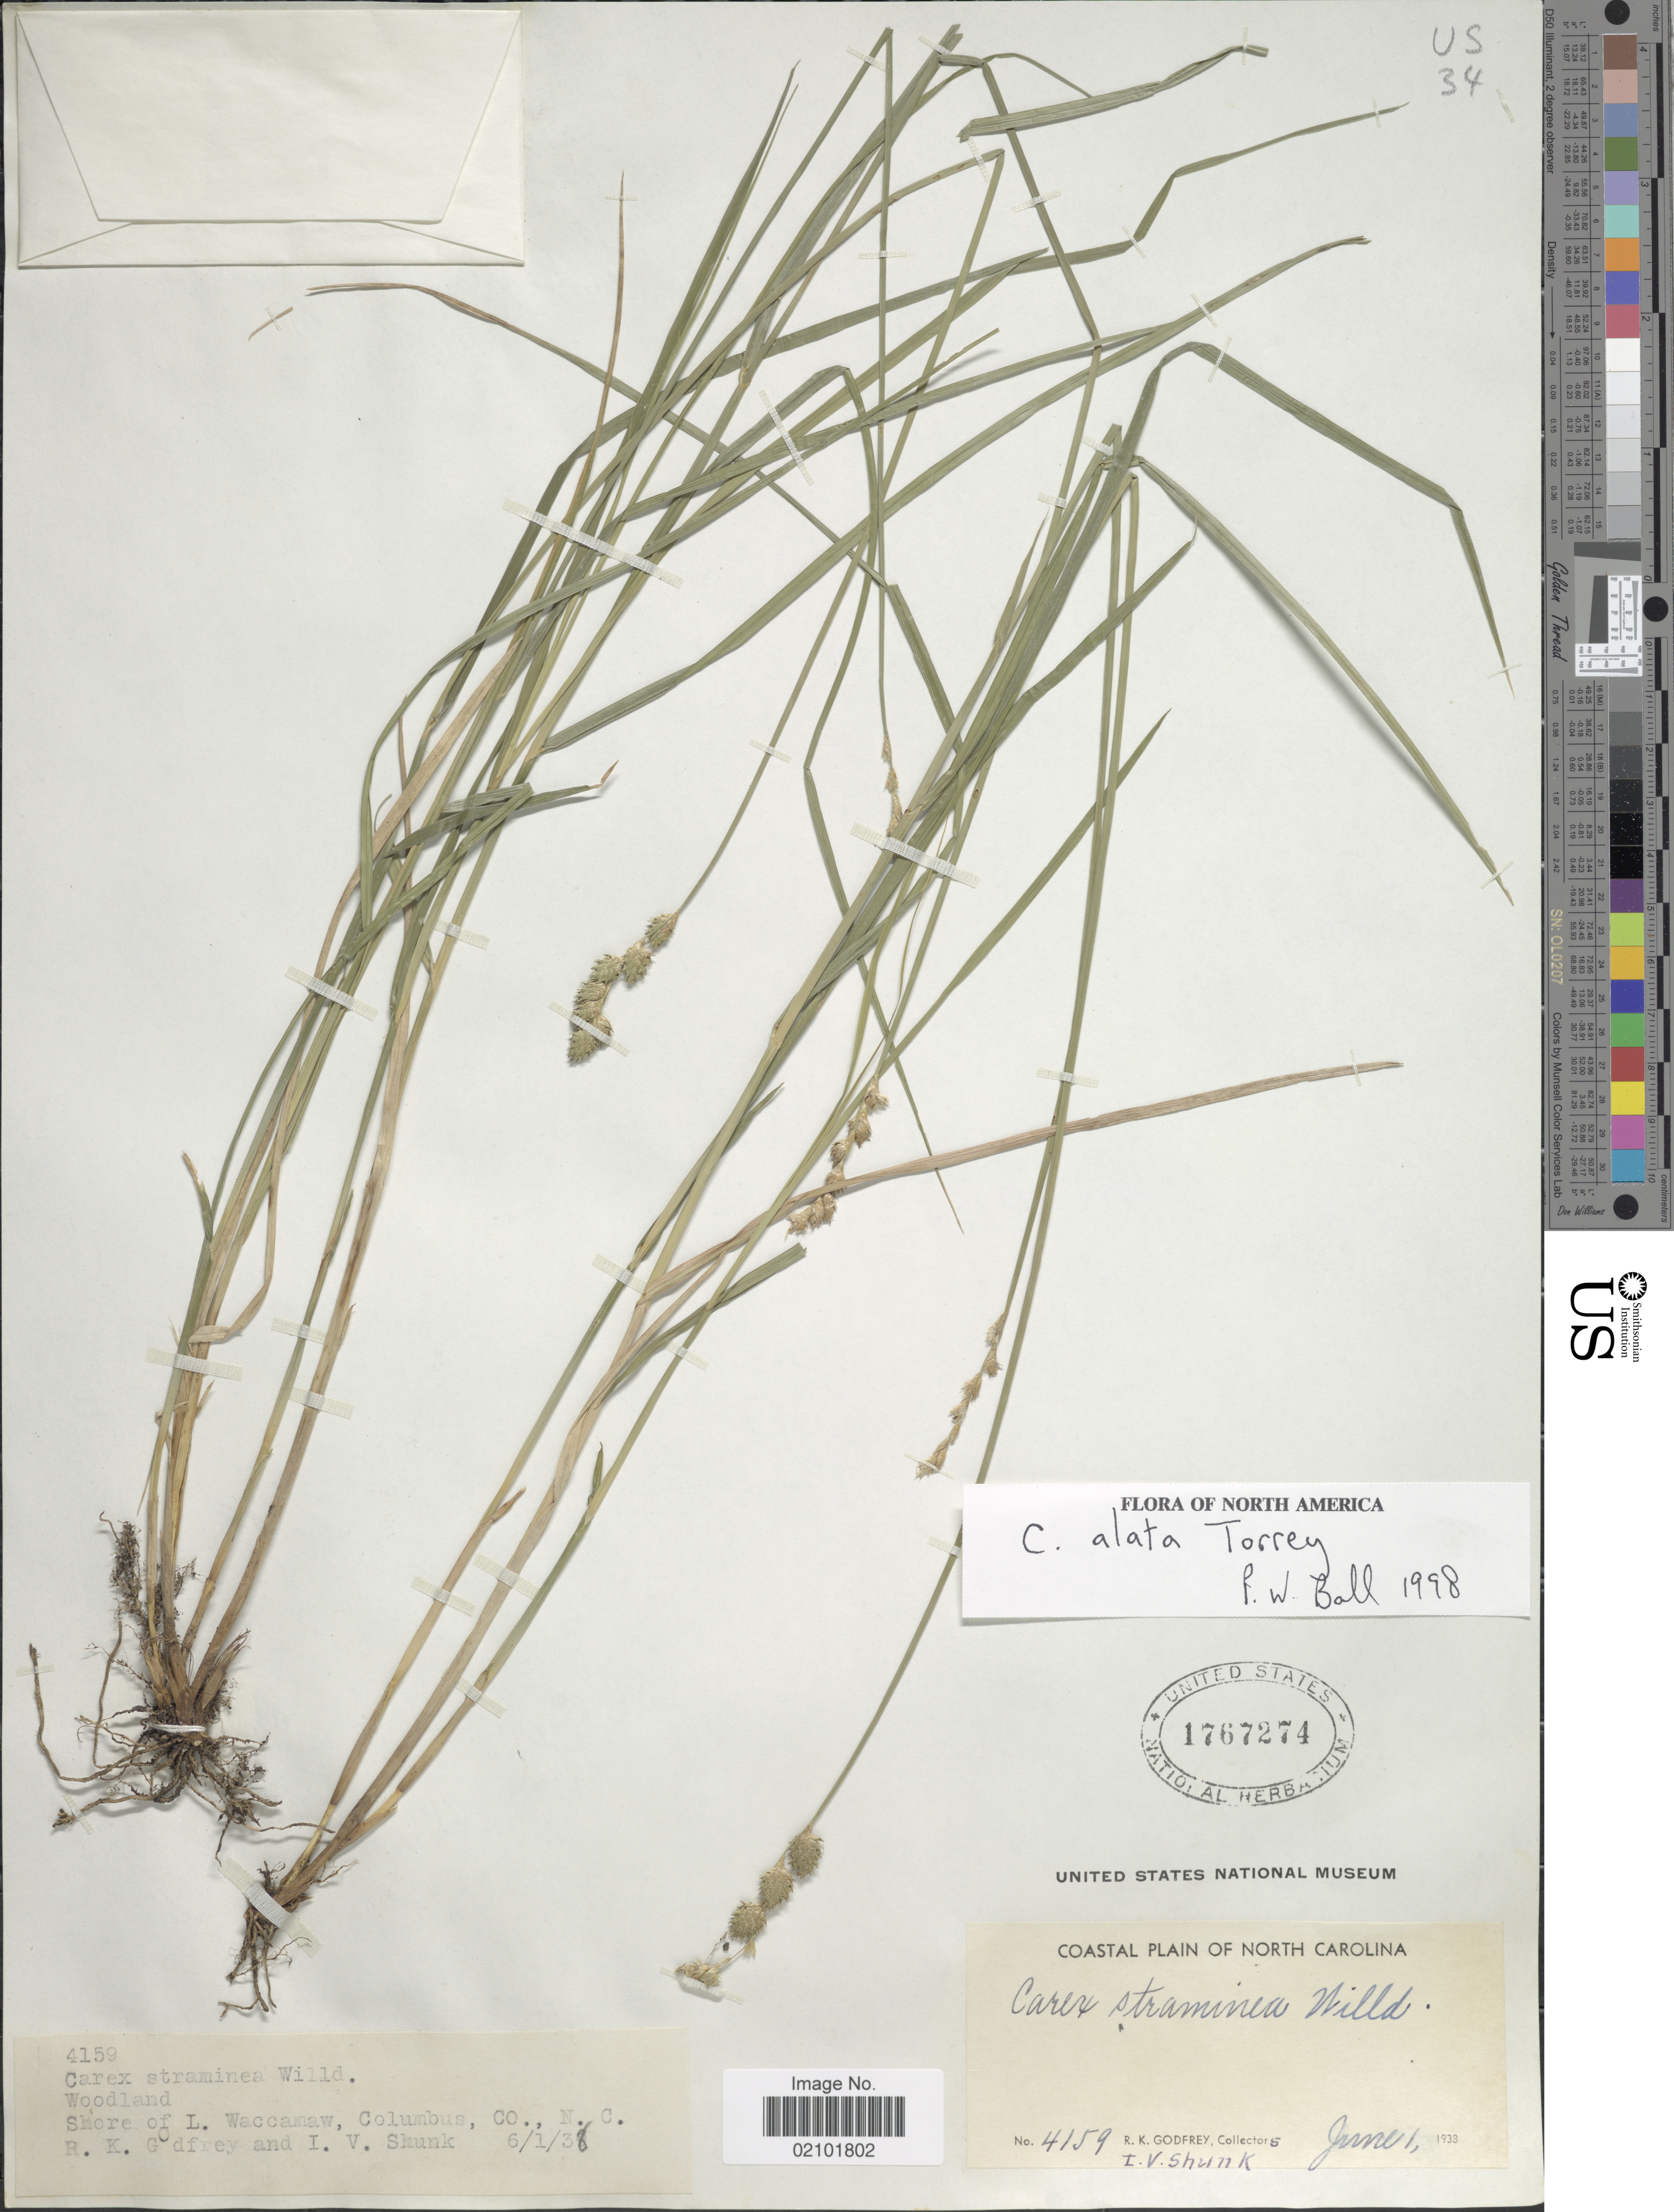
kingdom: Plantae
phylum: Tracheophyta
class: Liliopsida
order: Poales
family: Cyperaceae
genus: Carex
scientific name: Carex alata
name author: Torr.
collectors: R. K. Godfrey & I. Shunk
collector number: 4159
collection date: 1938-06-01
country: United States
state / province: North Carolina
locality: Shore of L. Waccamaw, Columbus, CO. Coastal Plain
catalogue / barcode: US 1767274